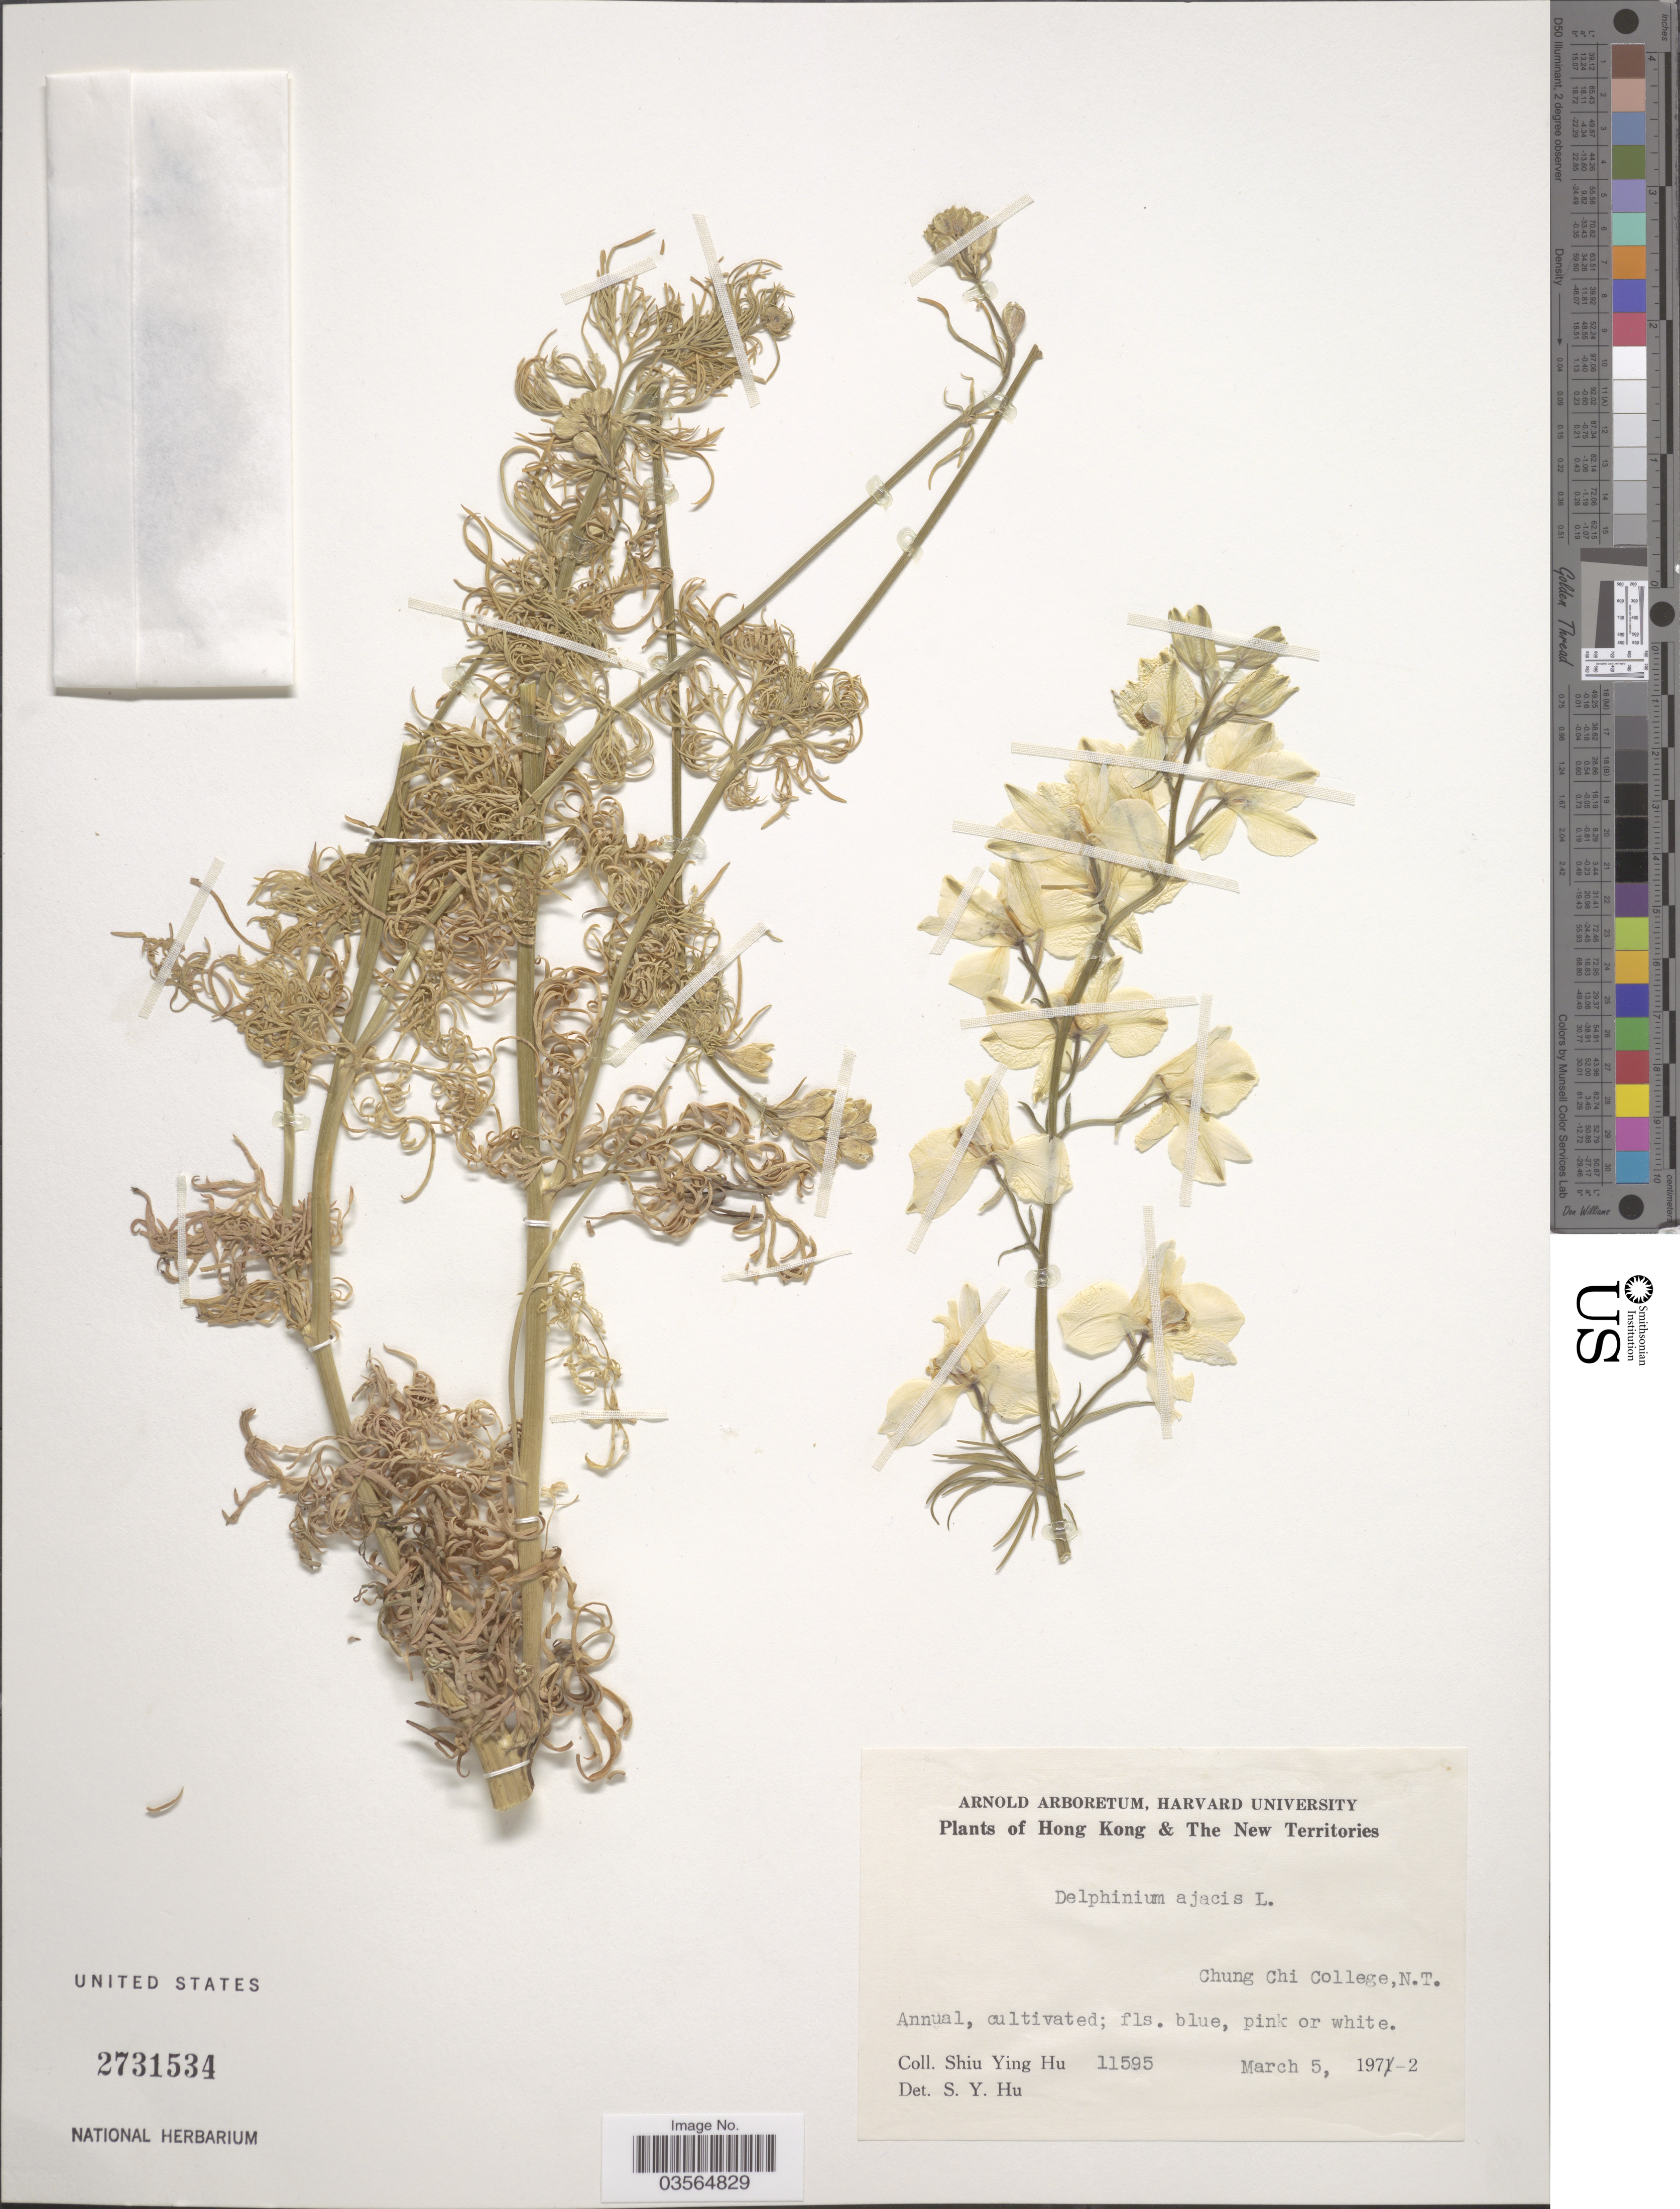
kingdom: Plantae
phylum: Tracheophyta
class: Magnoliopsida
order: Ranunculales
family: Ranunculaceae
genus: Delphinium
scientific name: Delphinium ajacis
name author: L.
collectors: S. Y. Hu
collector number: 11595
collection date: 1972-03-05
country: China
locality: The New Territories. Chung Chi College, N.T.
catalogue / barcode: US 2731534